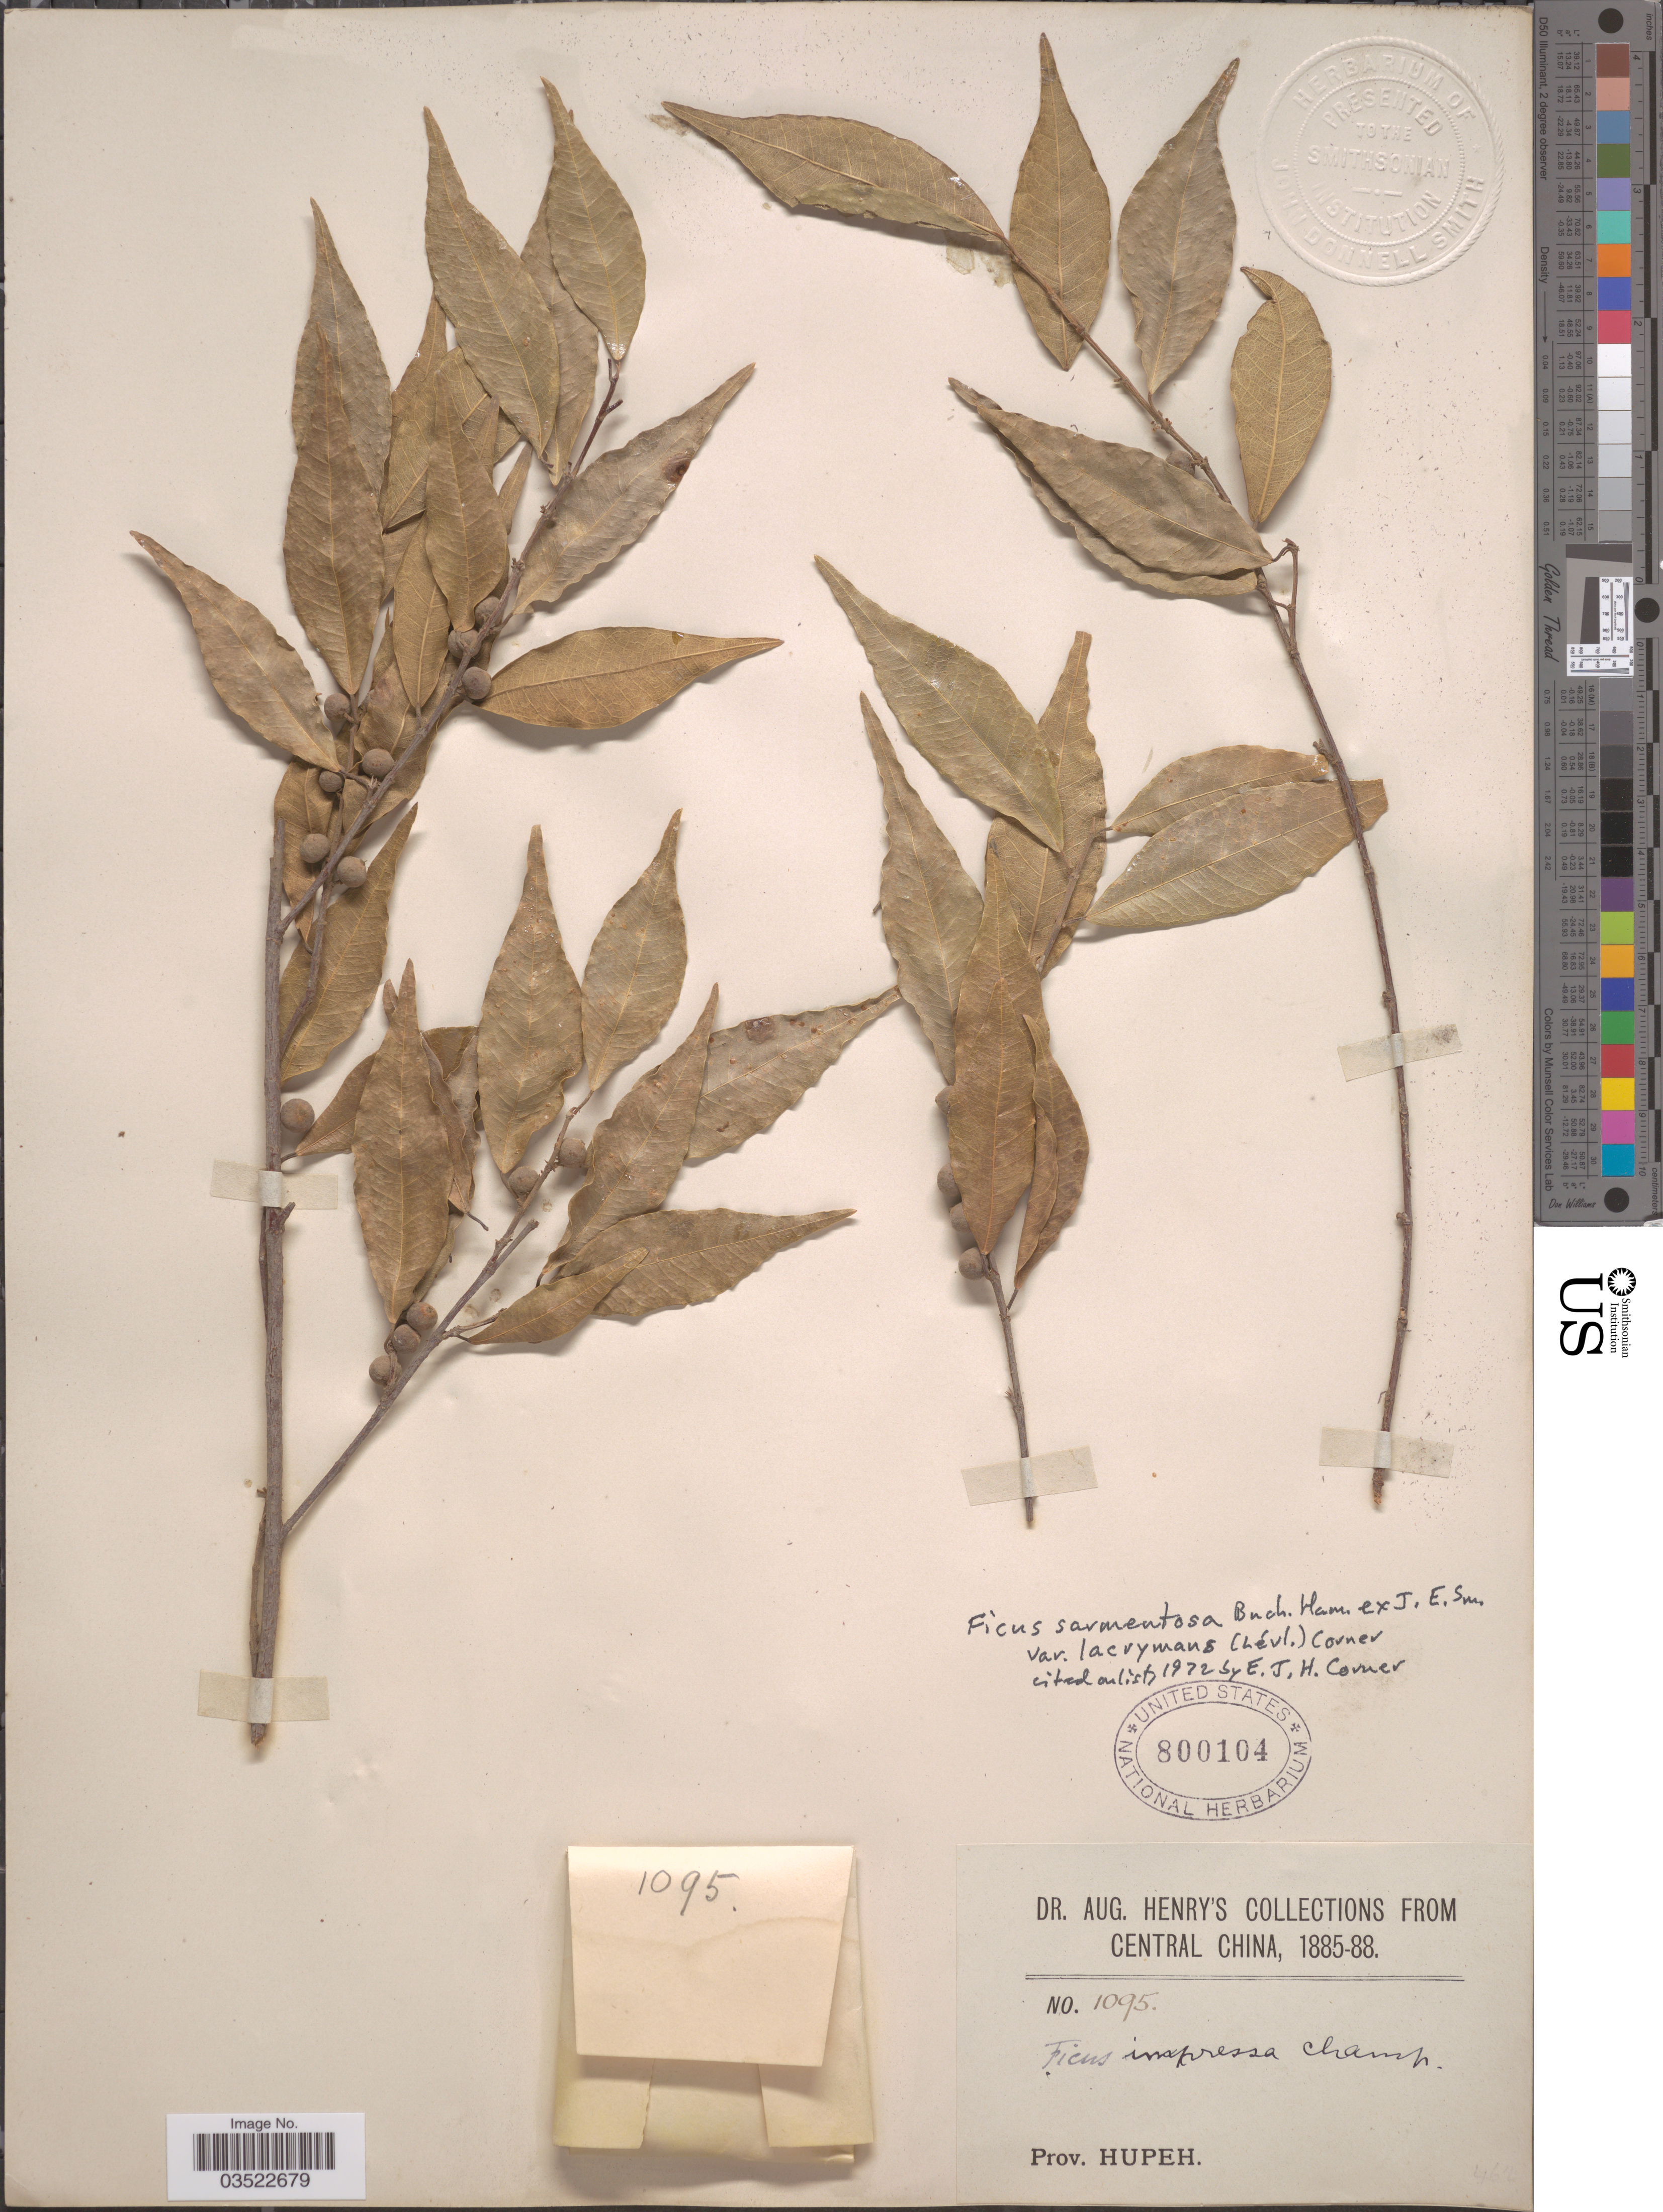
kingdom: Plantae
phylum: Tracheophyta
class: Magnoliopsida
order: Rosales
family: Moraceae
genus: Ficus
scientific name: Ficus sarmentosa var. lacrymans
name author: (H. Lév.) Corner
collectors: A. Henry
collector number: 1095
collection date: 1885/1888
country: China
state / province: Hubei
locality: Central China. Prov. Hupeh.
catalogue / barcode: US 800104